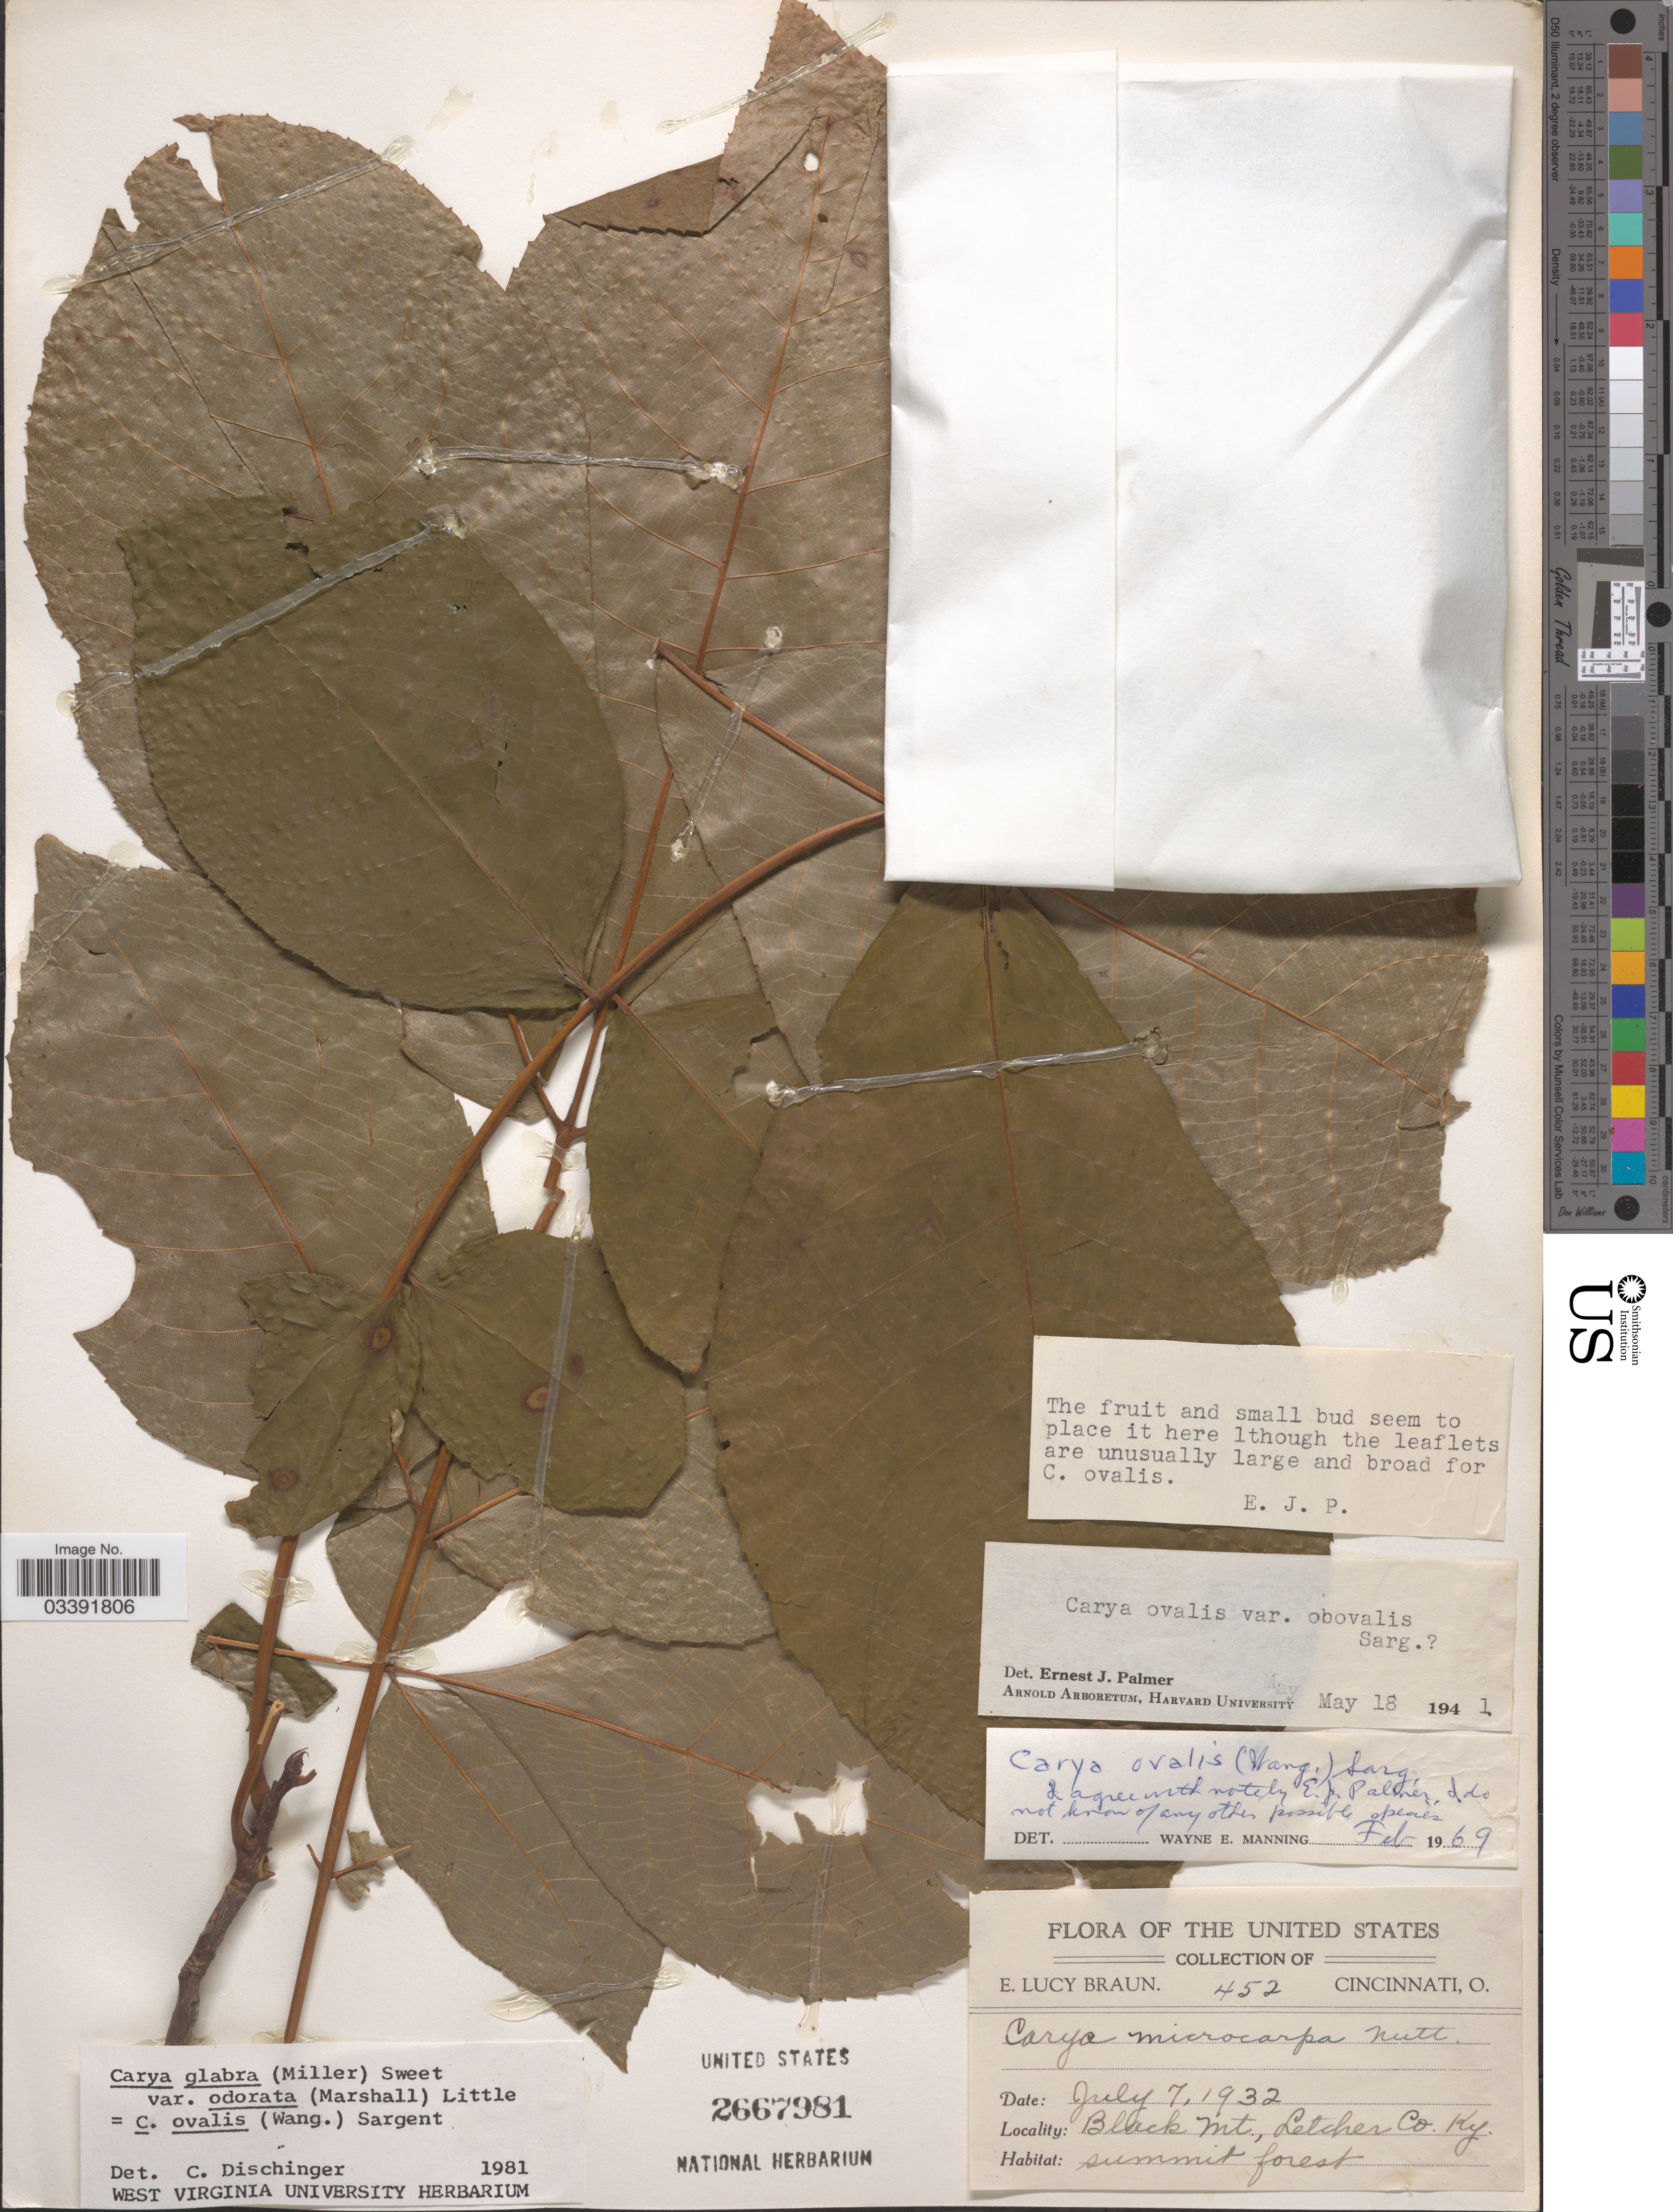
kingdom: Plantae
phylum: Tracheophyta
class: Magnoliopsida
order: Fagales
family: Juglandaceae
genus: Carya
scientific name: Carya glabra var. odorata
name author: (Marshall) Little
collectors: E. L. Braun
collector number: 452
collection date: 1932-07-07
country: United States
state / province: Kentucky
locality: Black Mt., Letcher Co.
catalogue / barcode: US 2667981